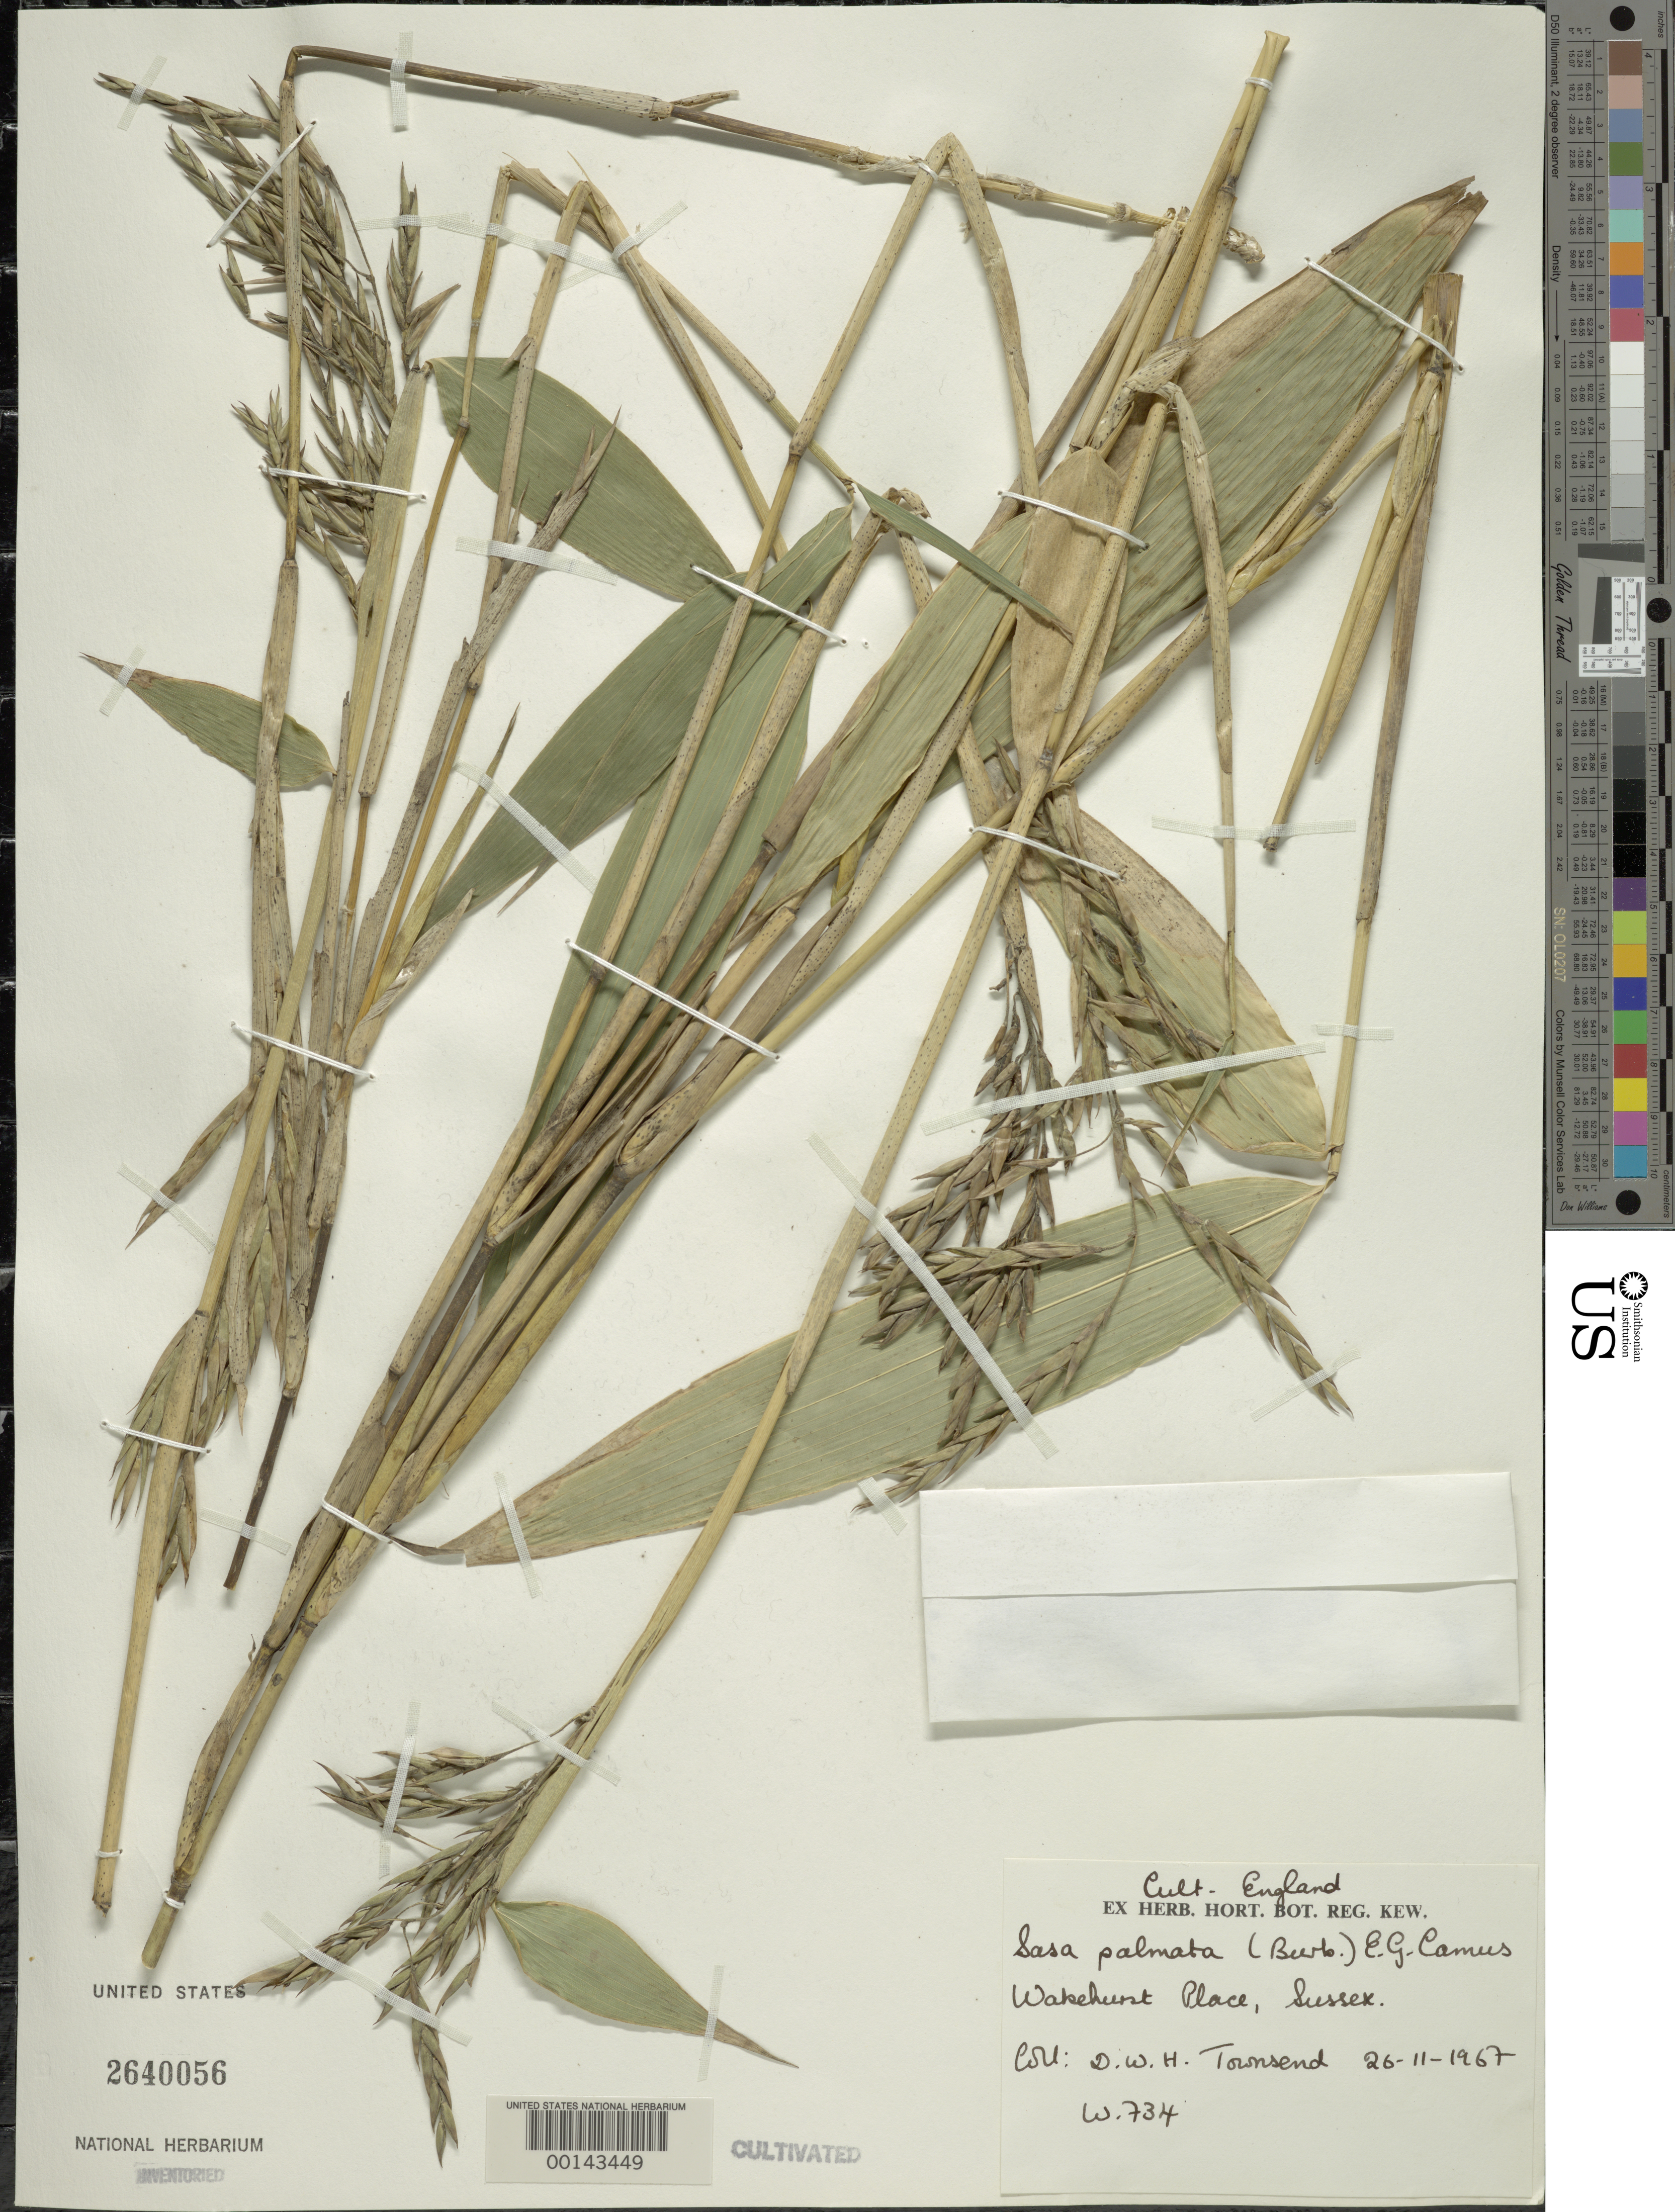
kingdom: Plantae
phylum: Tracheophyta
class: Liliopsida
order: Poales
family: Poaceae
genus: Sasa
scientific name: Sasa palmata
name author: (hort. ex Burb.) E.G. Camus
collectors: D. W. H. Townsend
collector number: W 734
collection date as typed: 26 Nov 1967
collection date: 1967-11-26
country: United Kingdom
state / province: England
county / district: East Sussex / West Sussex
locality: Sussex, Wakehurst Place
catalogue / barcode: US 2640056